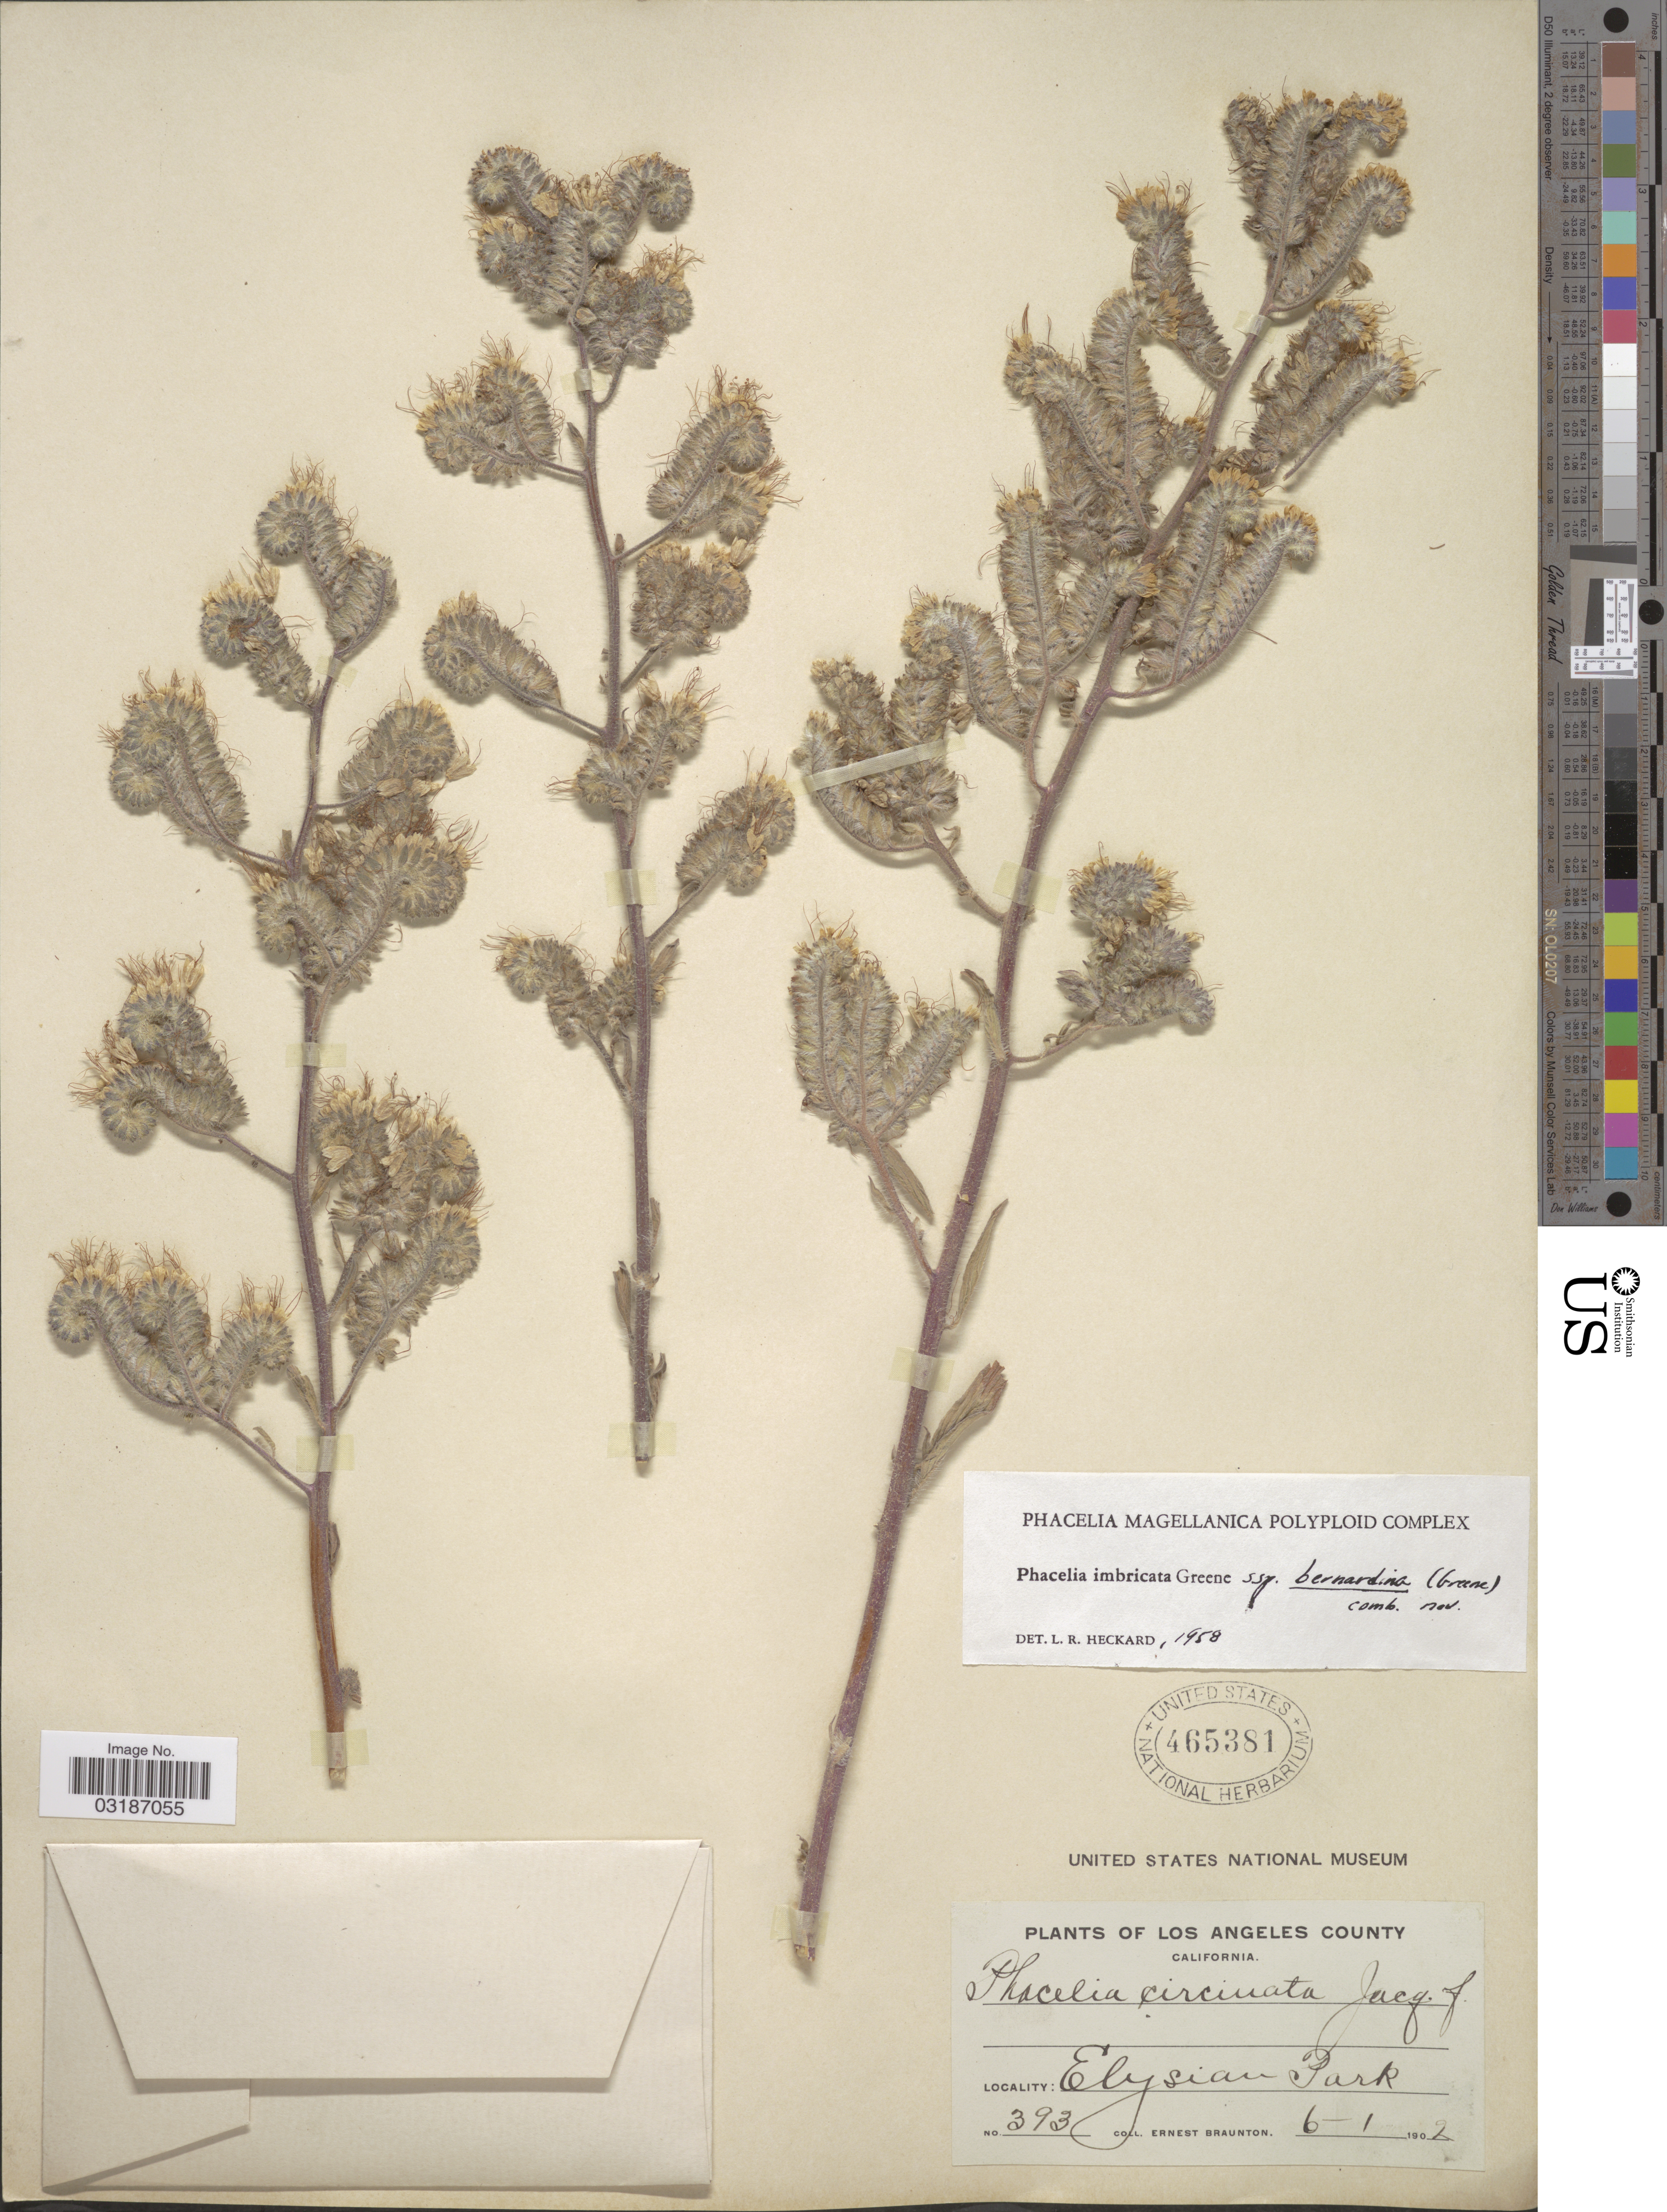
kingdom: Plantae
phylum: Tracheophyta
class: Magnoliopsida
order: Boraginales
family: Hydrophyllaceae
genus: Phacelia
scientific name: Phacelia imbricata subsp. bernardina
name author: (S.W. Greene) Heckard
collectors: E. Braunton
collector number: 393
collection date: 1902-06-01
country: United States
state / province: California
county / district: Los Angeles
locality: Los Angeles County. Elysian Park.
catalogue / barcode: US 465381